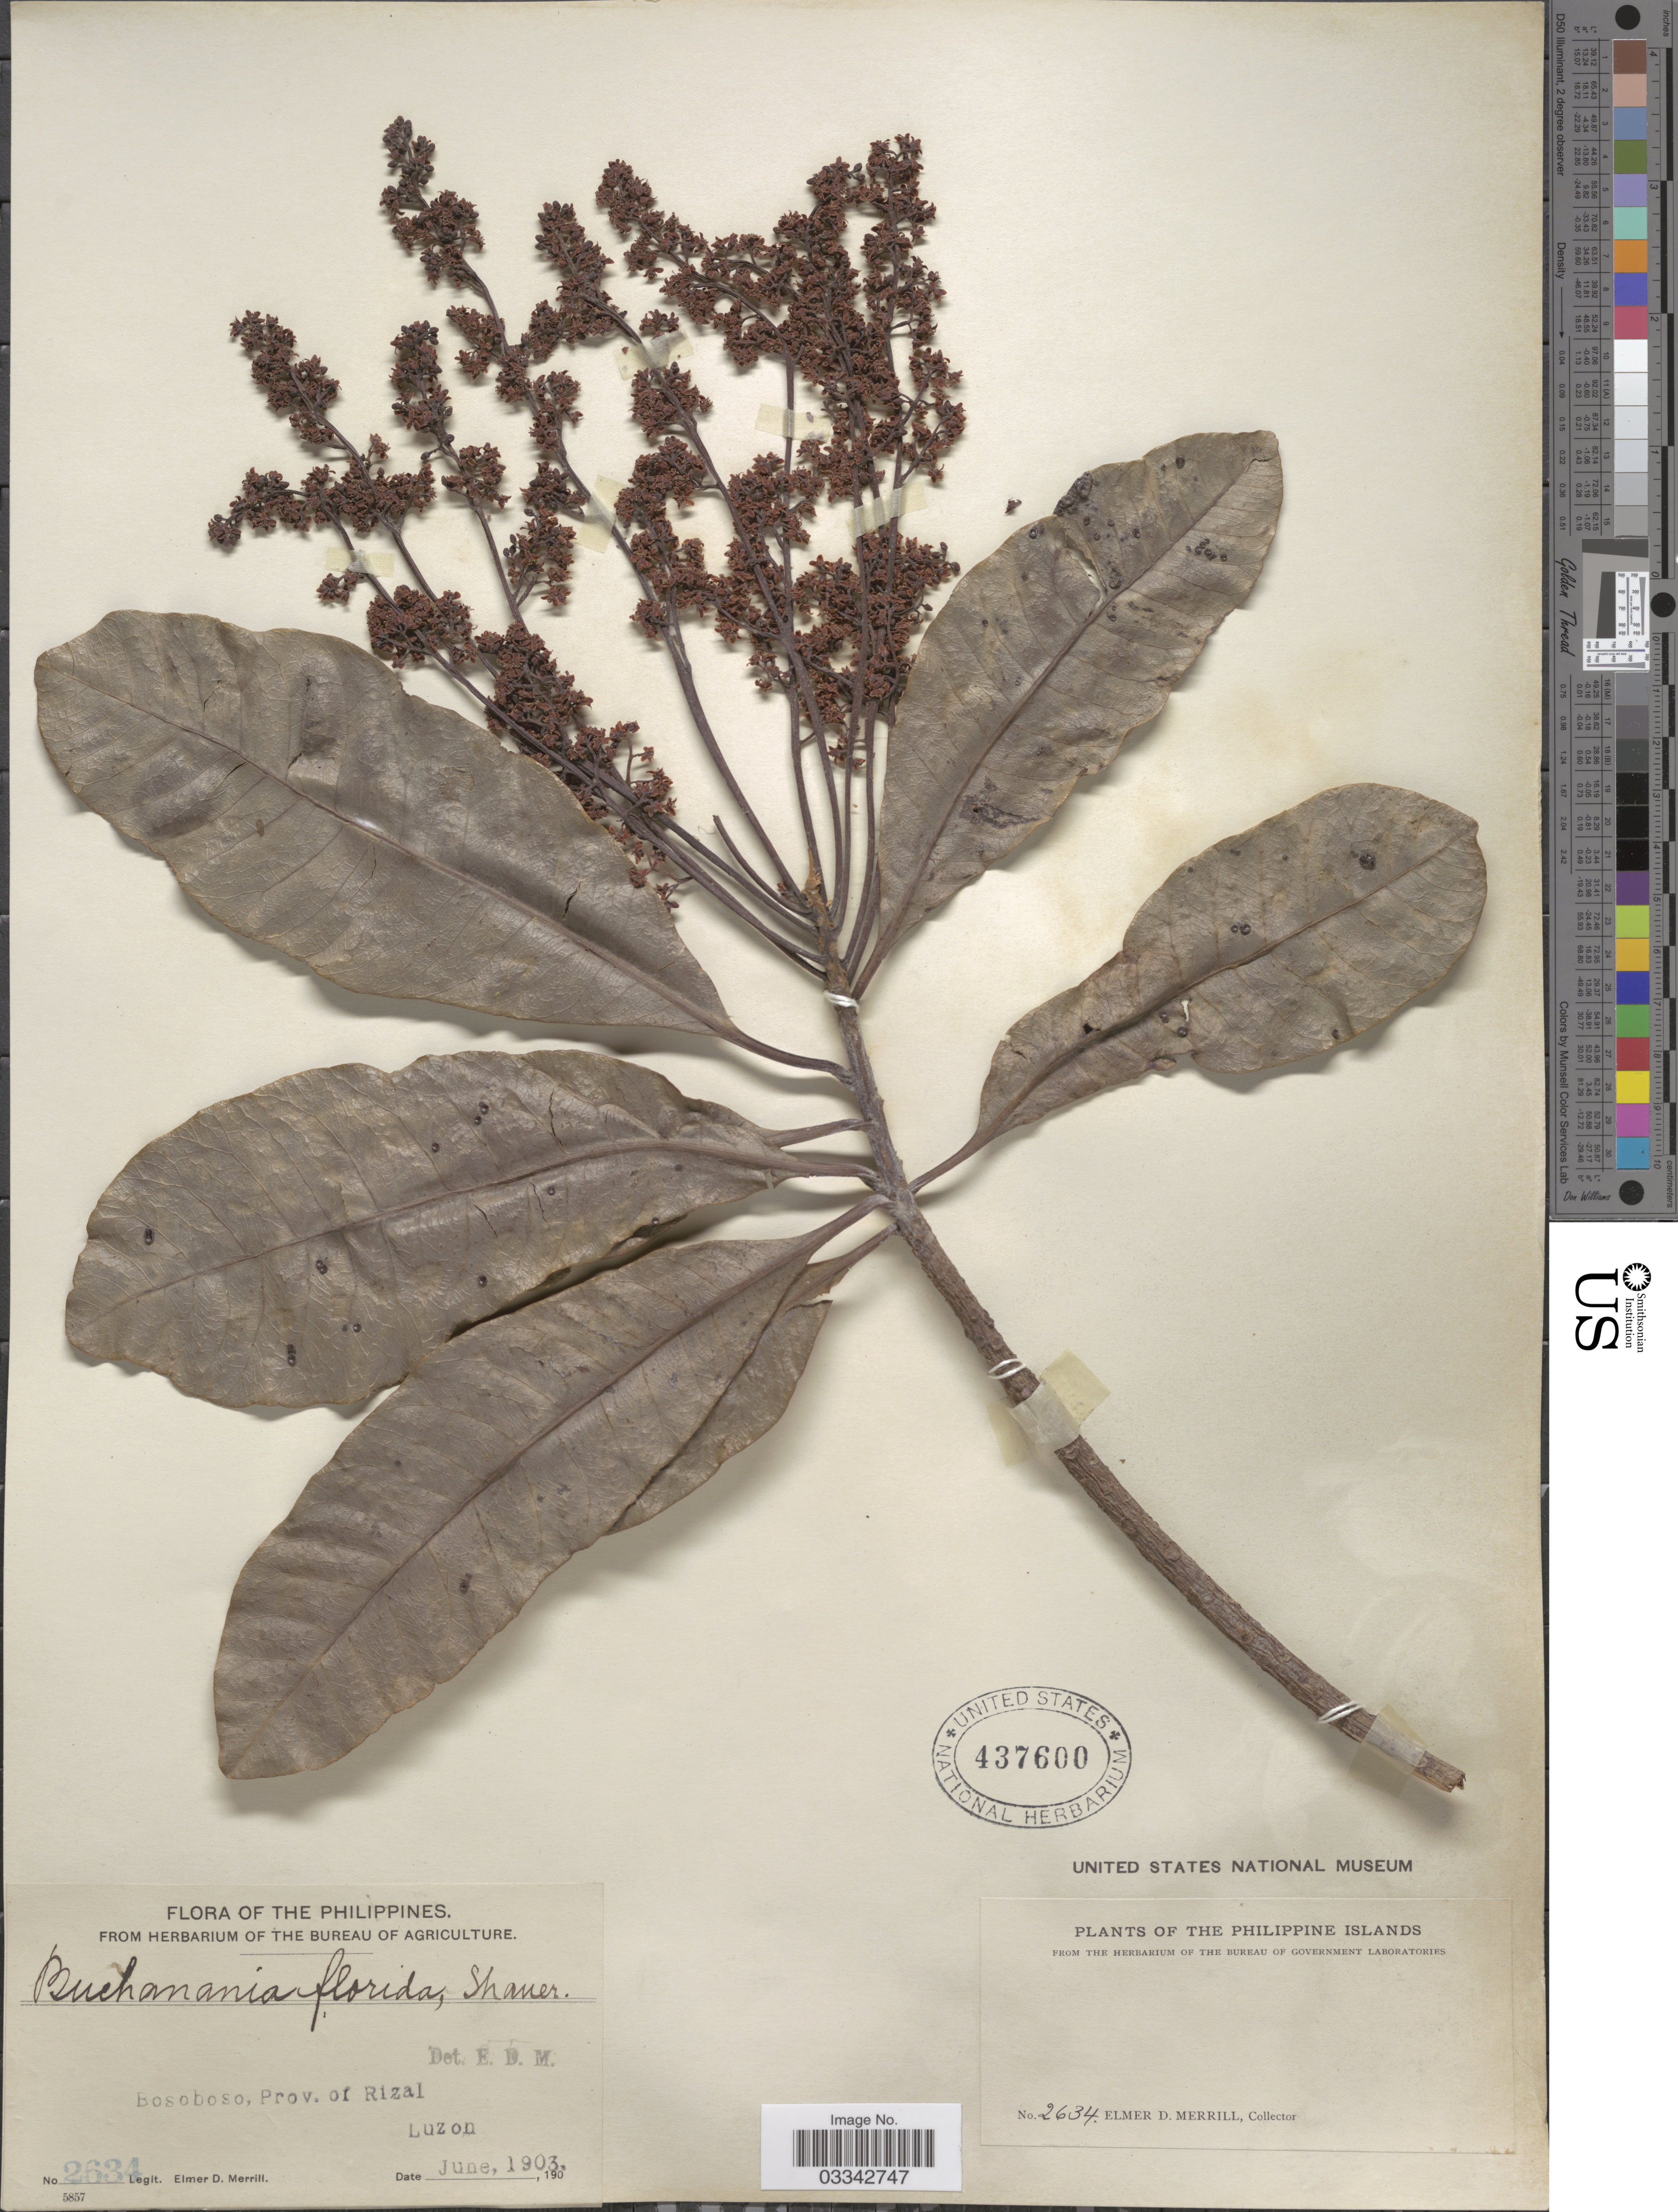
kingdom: Plantae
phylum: Tracheophyta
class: Magnoliopsida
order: Sapindales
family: Anacardiaceae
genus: Buchanania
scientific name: Buchanania arborescens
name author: (Blume) Blume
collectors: E. D. Merrill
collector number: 2634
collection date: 1903-06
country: Philippines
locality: The Philippine Islands. Bosoboso, Prov. of Rizal, Luzon.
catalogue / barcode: US 437600